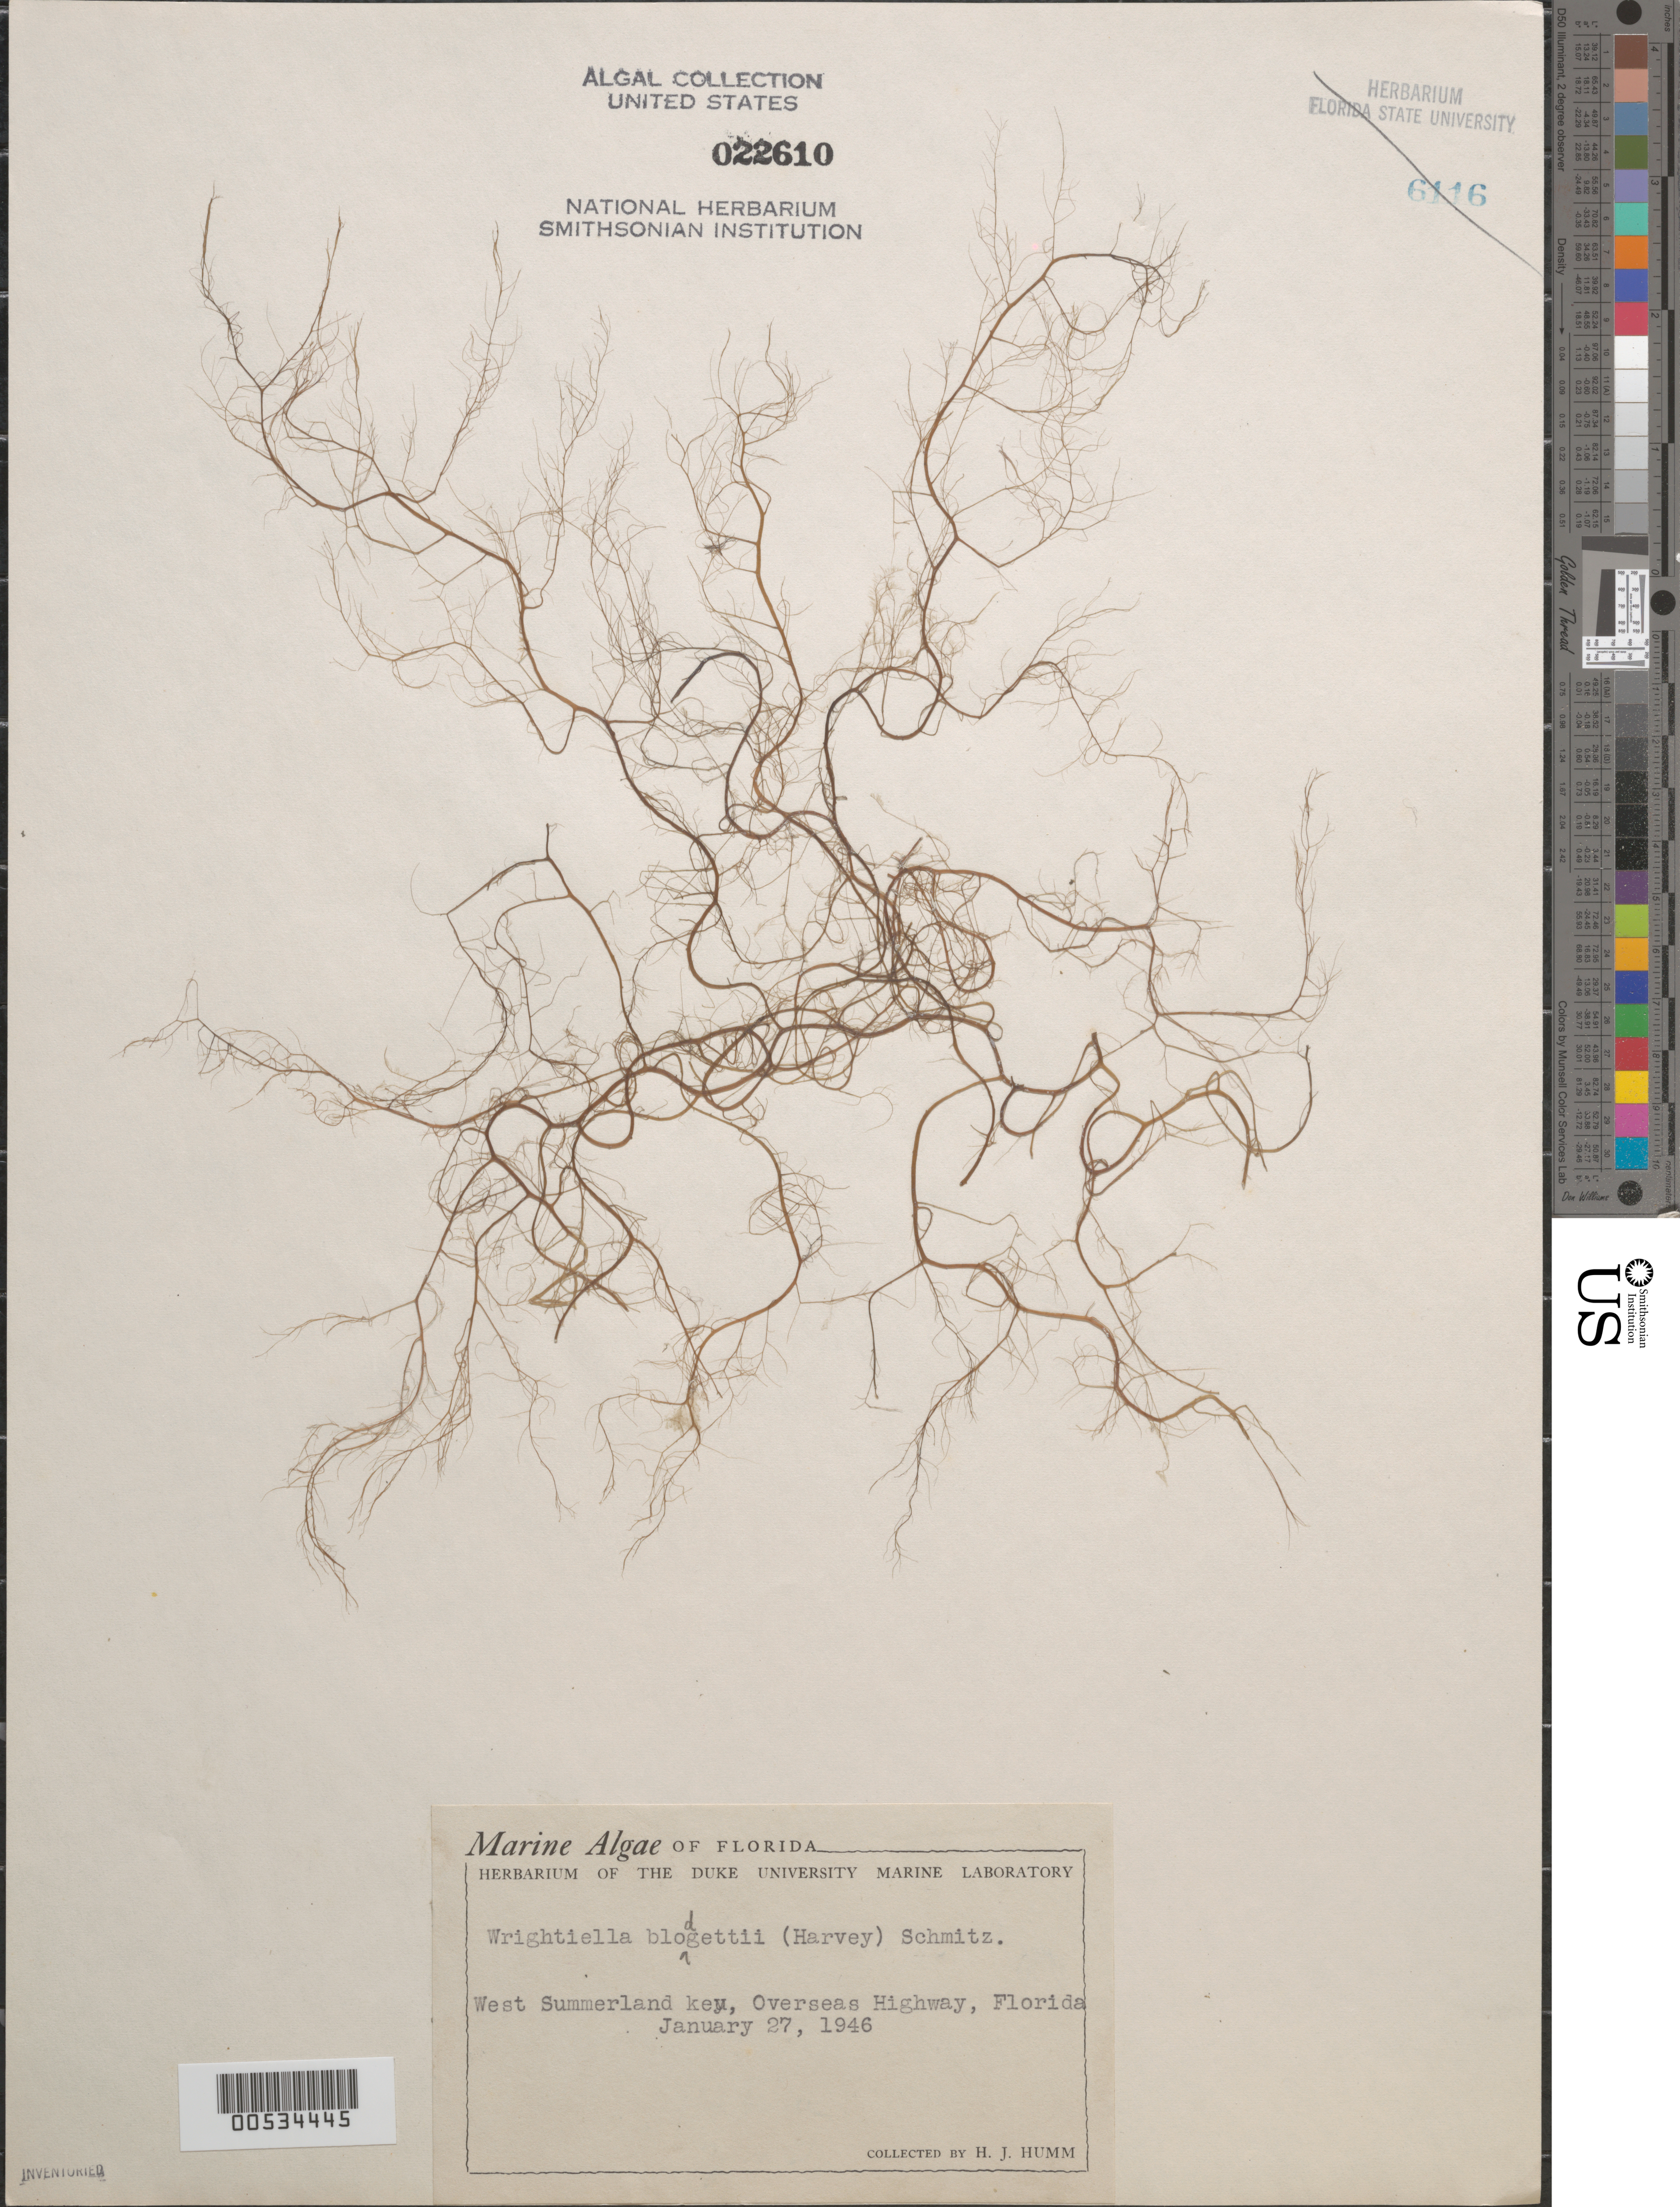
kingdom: Plantae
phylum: Rhodophyta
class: Florideophyceae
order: Ceramiales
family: Rhodomelaceae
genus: Wrightiella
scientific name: Wrightiella blodgettii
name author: (Harv.) F. Schmitz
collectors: H. J. Humm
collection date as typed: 27 Jan 1946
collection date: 1946-01-27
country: United States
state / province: Florida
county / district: Monroe County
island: West Summerland Key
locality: Overseas Highway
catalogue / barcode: US 22610